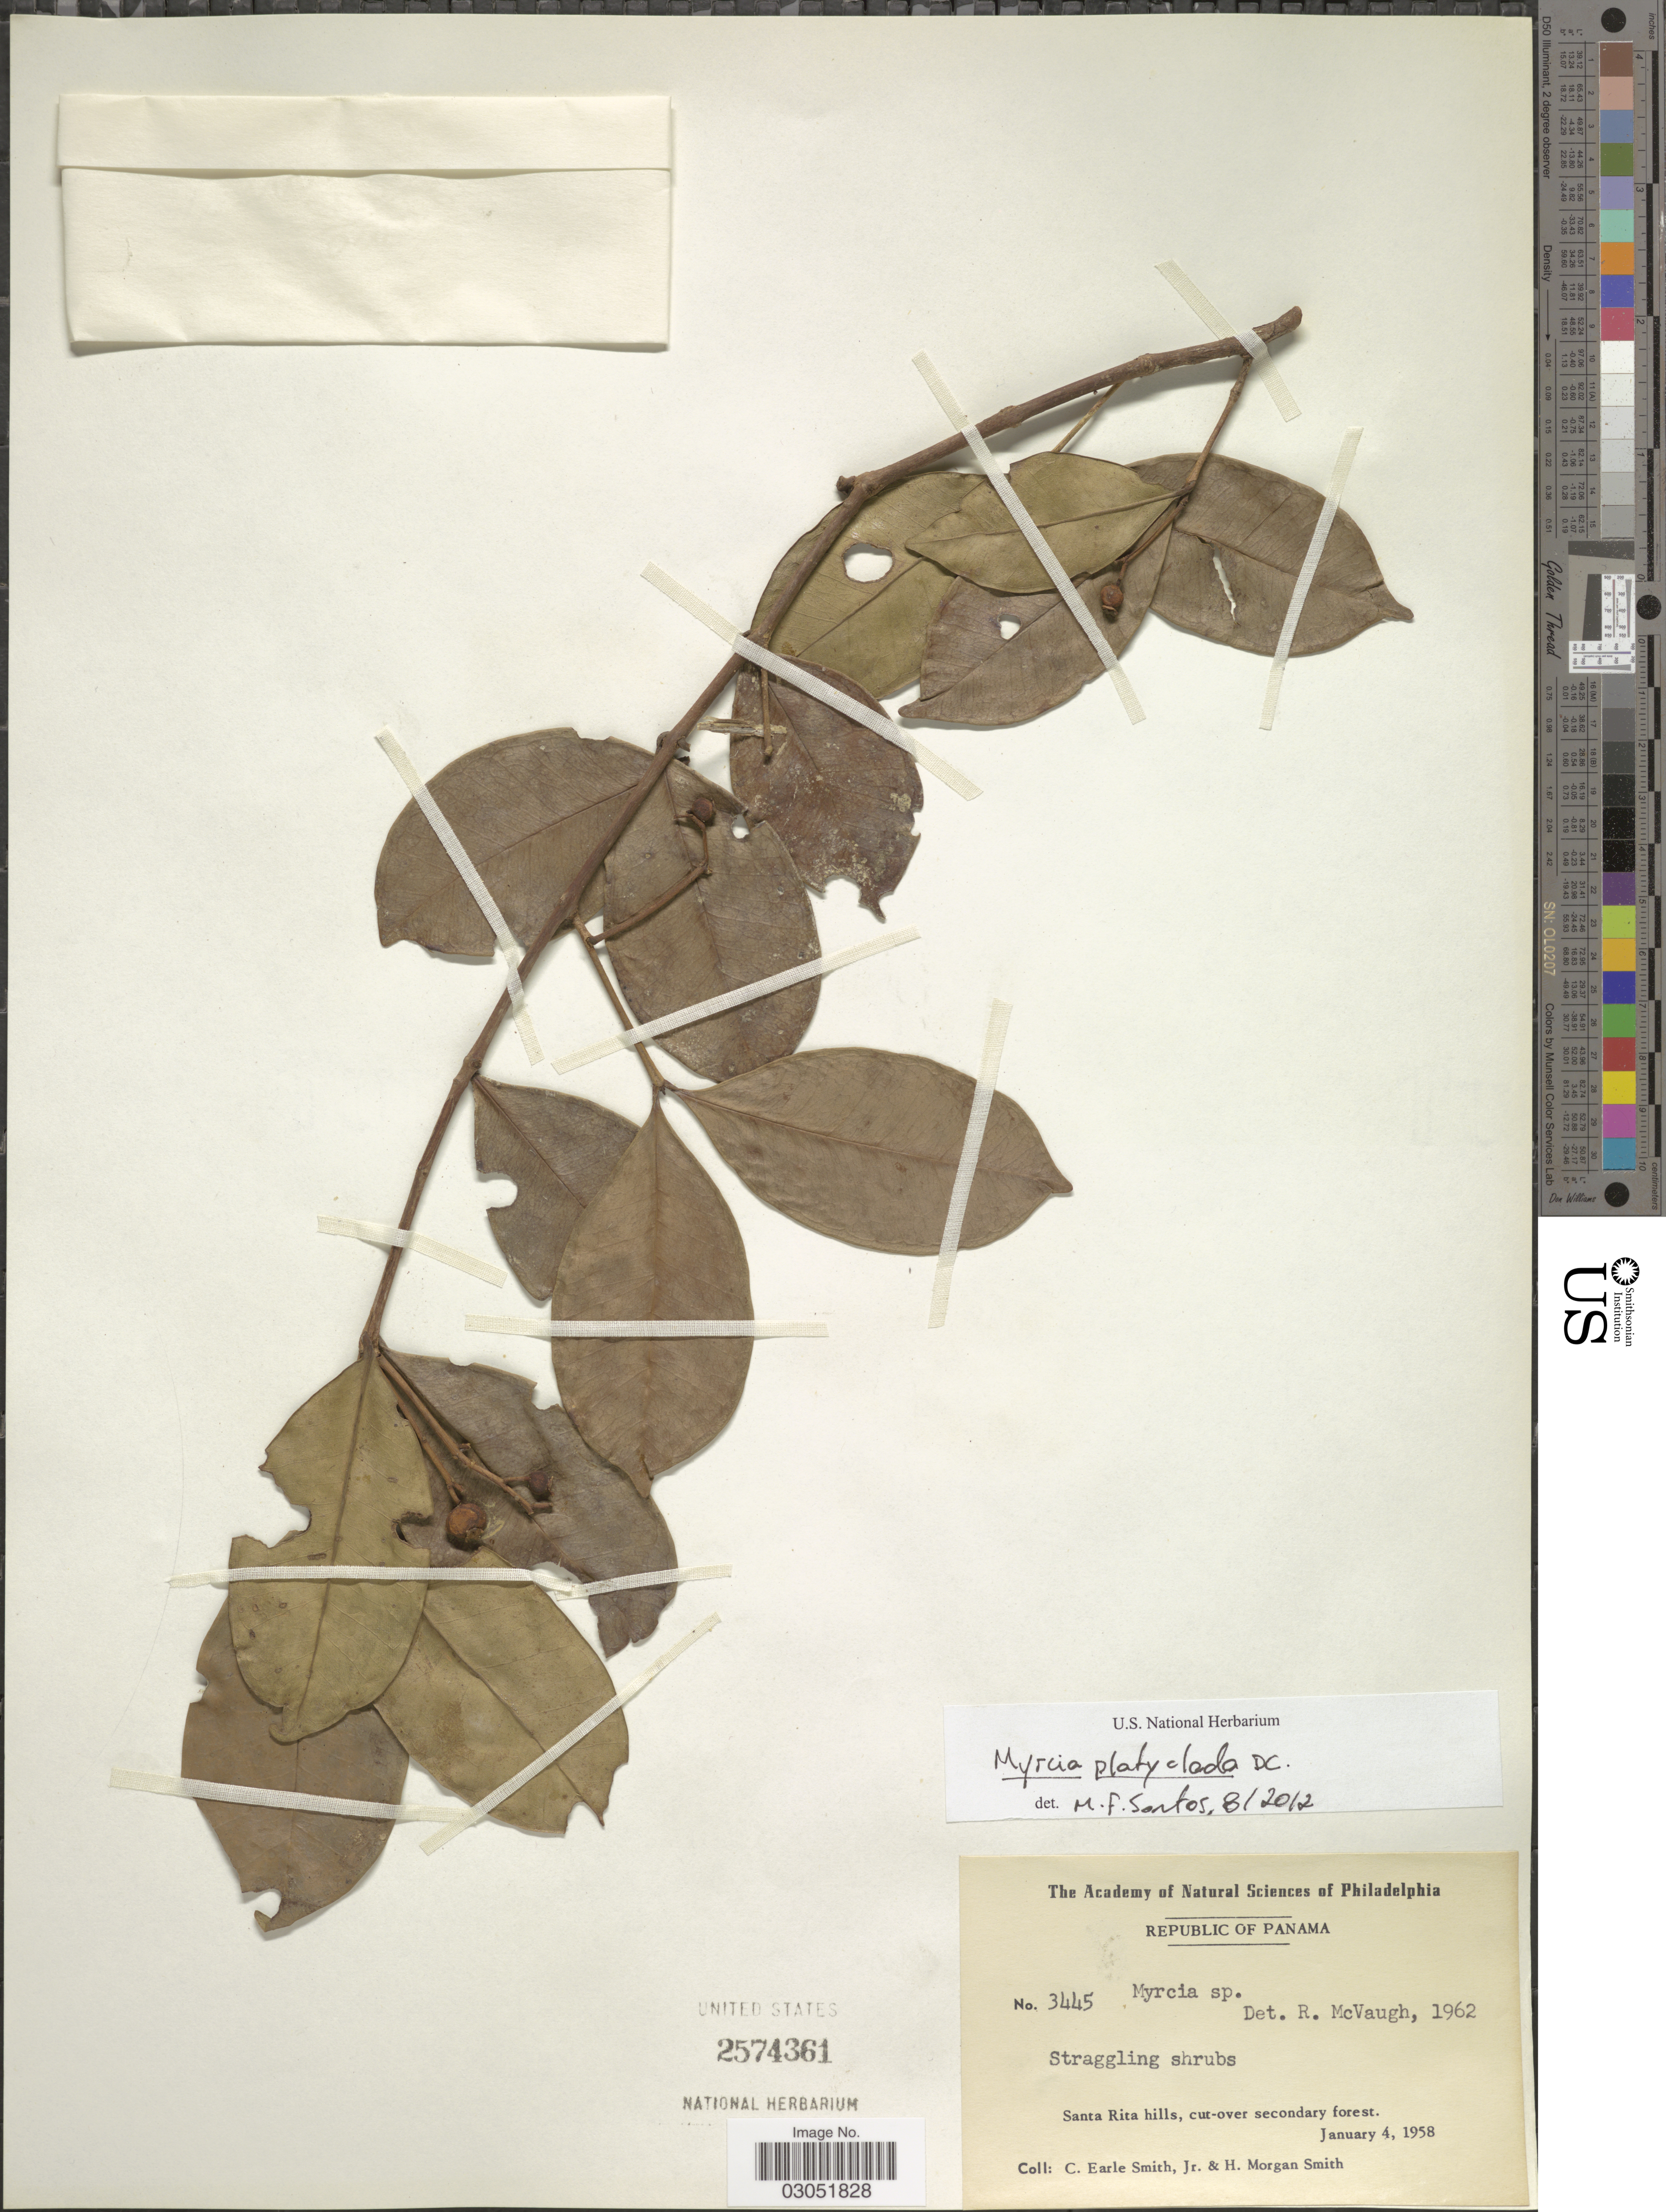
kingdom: Plantae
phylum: Tracheophyta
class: Magnoliopsida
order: Myrtales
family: Myrtaceae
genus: Myrcia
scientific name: Myrcia platyclada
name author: DC.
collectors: C. E. Smith Jr. & H. M. Smith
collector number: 3445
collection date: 1958-01-04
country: Panama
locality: Republic of Panama. Santa Rita hills, cut-over secondary forest.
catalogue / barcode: US 2574361